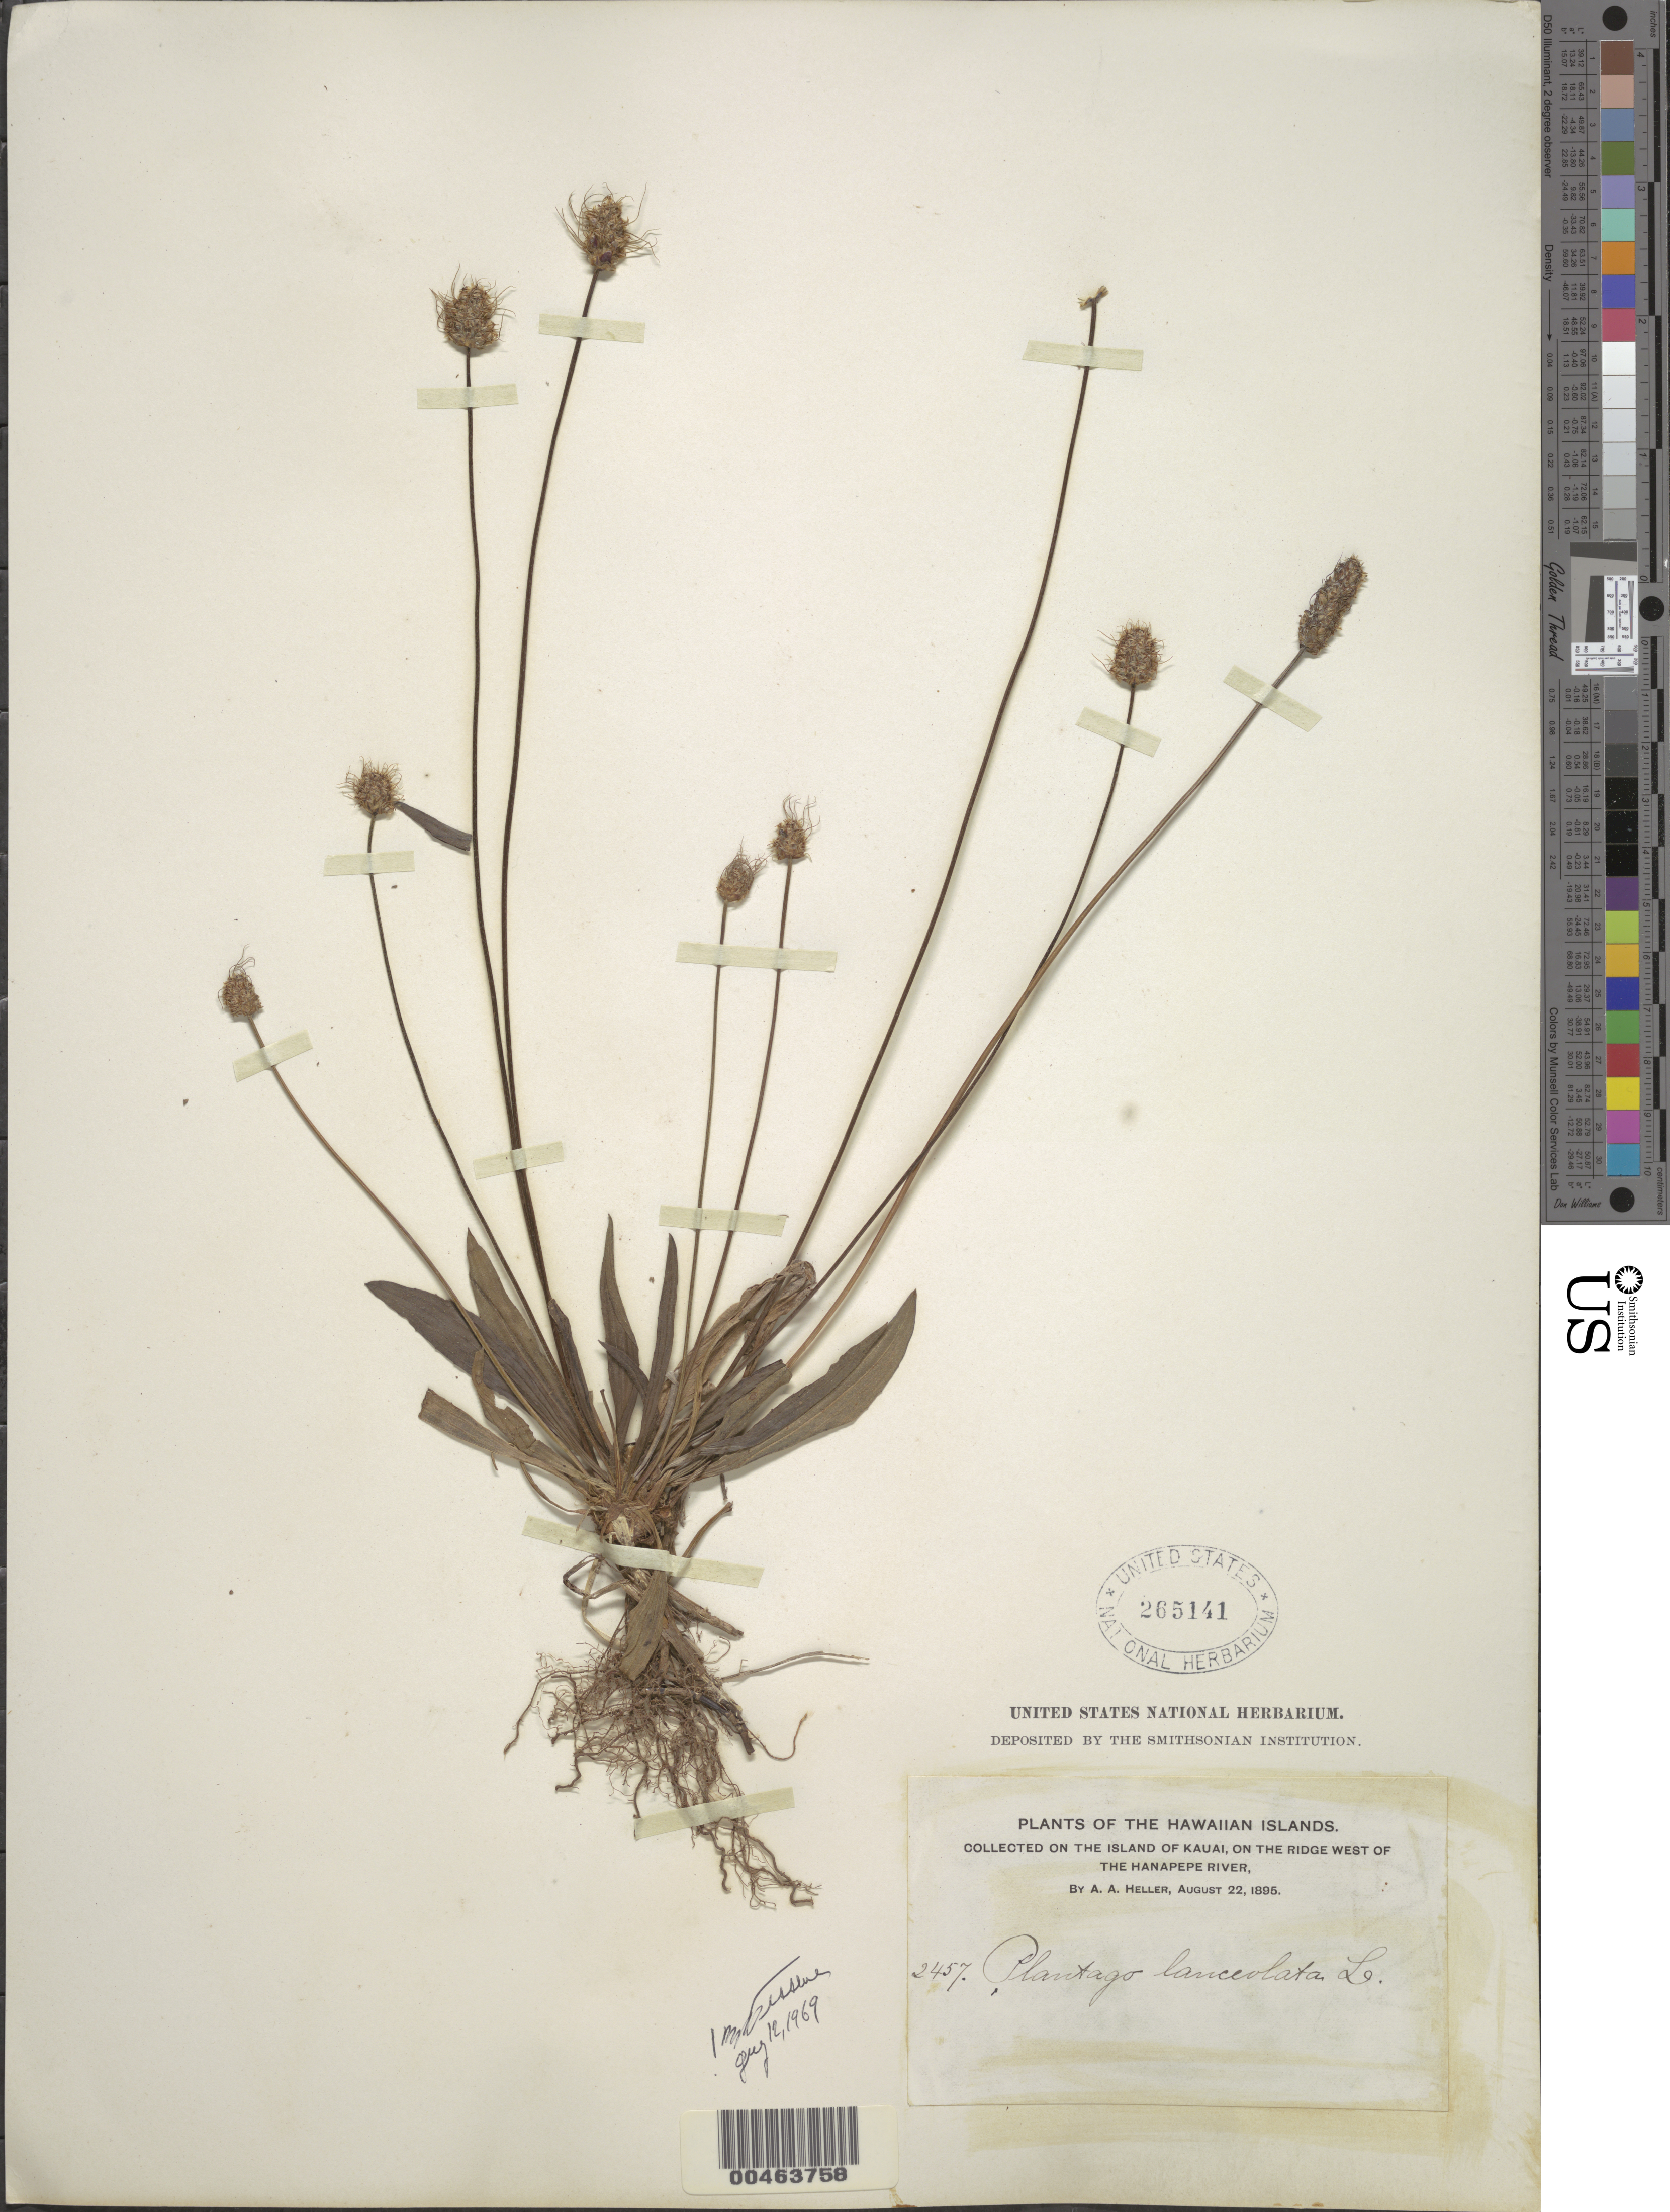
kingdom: Plantae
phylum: Tracheophyta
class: Magnoliopsida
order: Lamiales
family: Plantaginaceae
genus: Plantago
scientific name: Plantago lanceolata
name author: L.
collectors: A. A. Heller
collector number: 2457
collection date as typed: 22 Aug 1895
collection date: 1895-08-22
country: United States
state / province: Hawaii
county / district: Honolulu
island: Oahu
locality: On the ridge west of the Hanapepe River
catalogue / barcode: US 265141